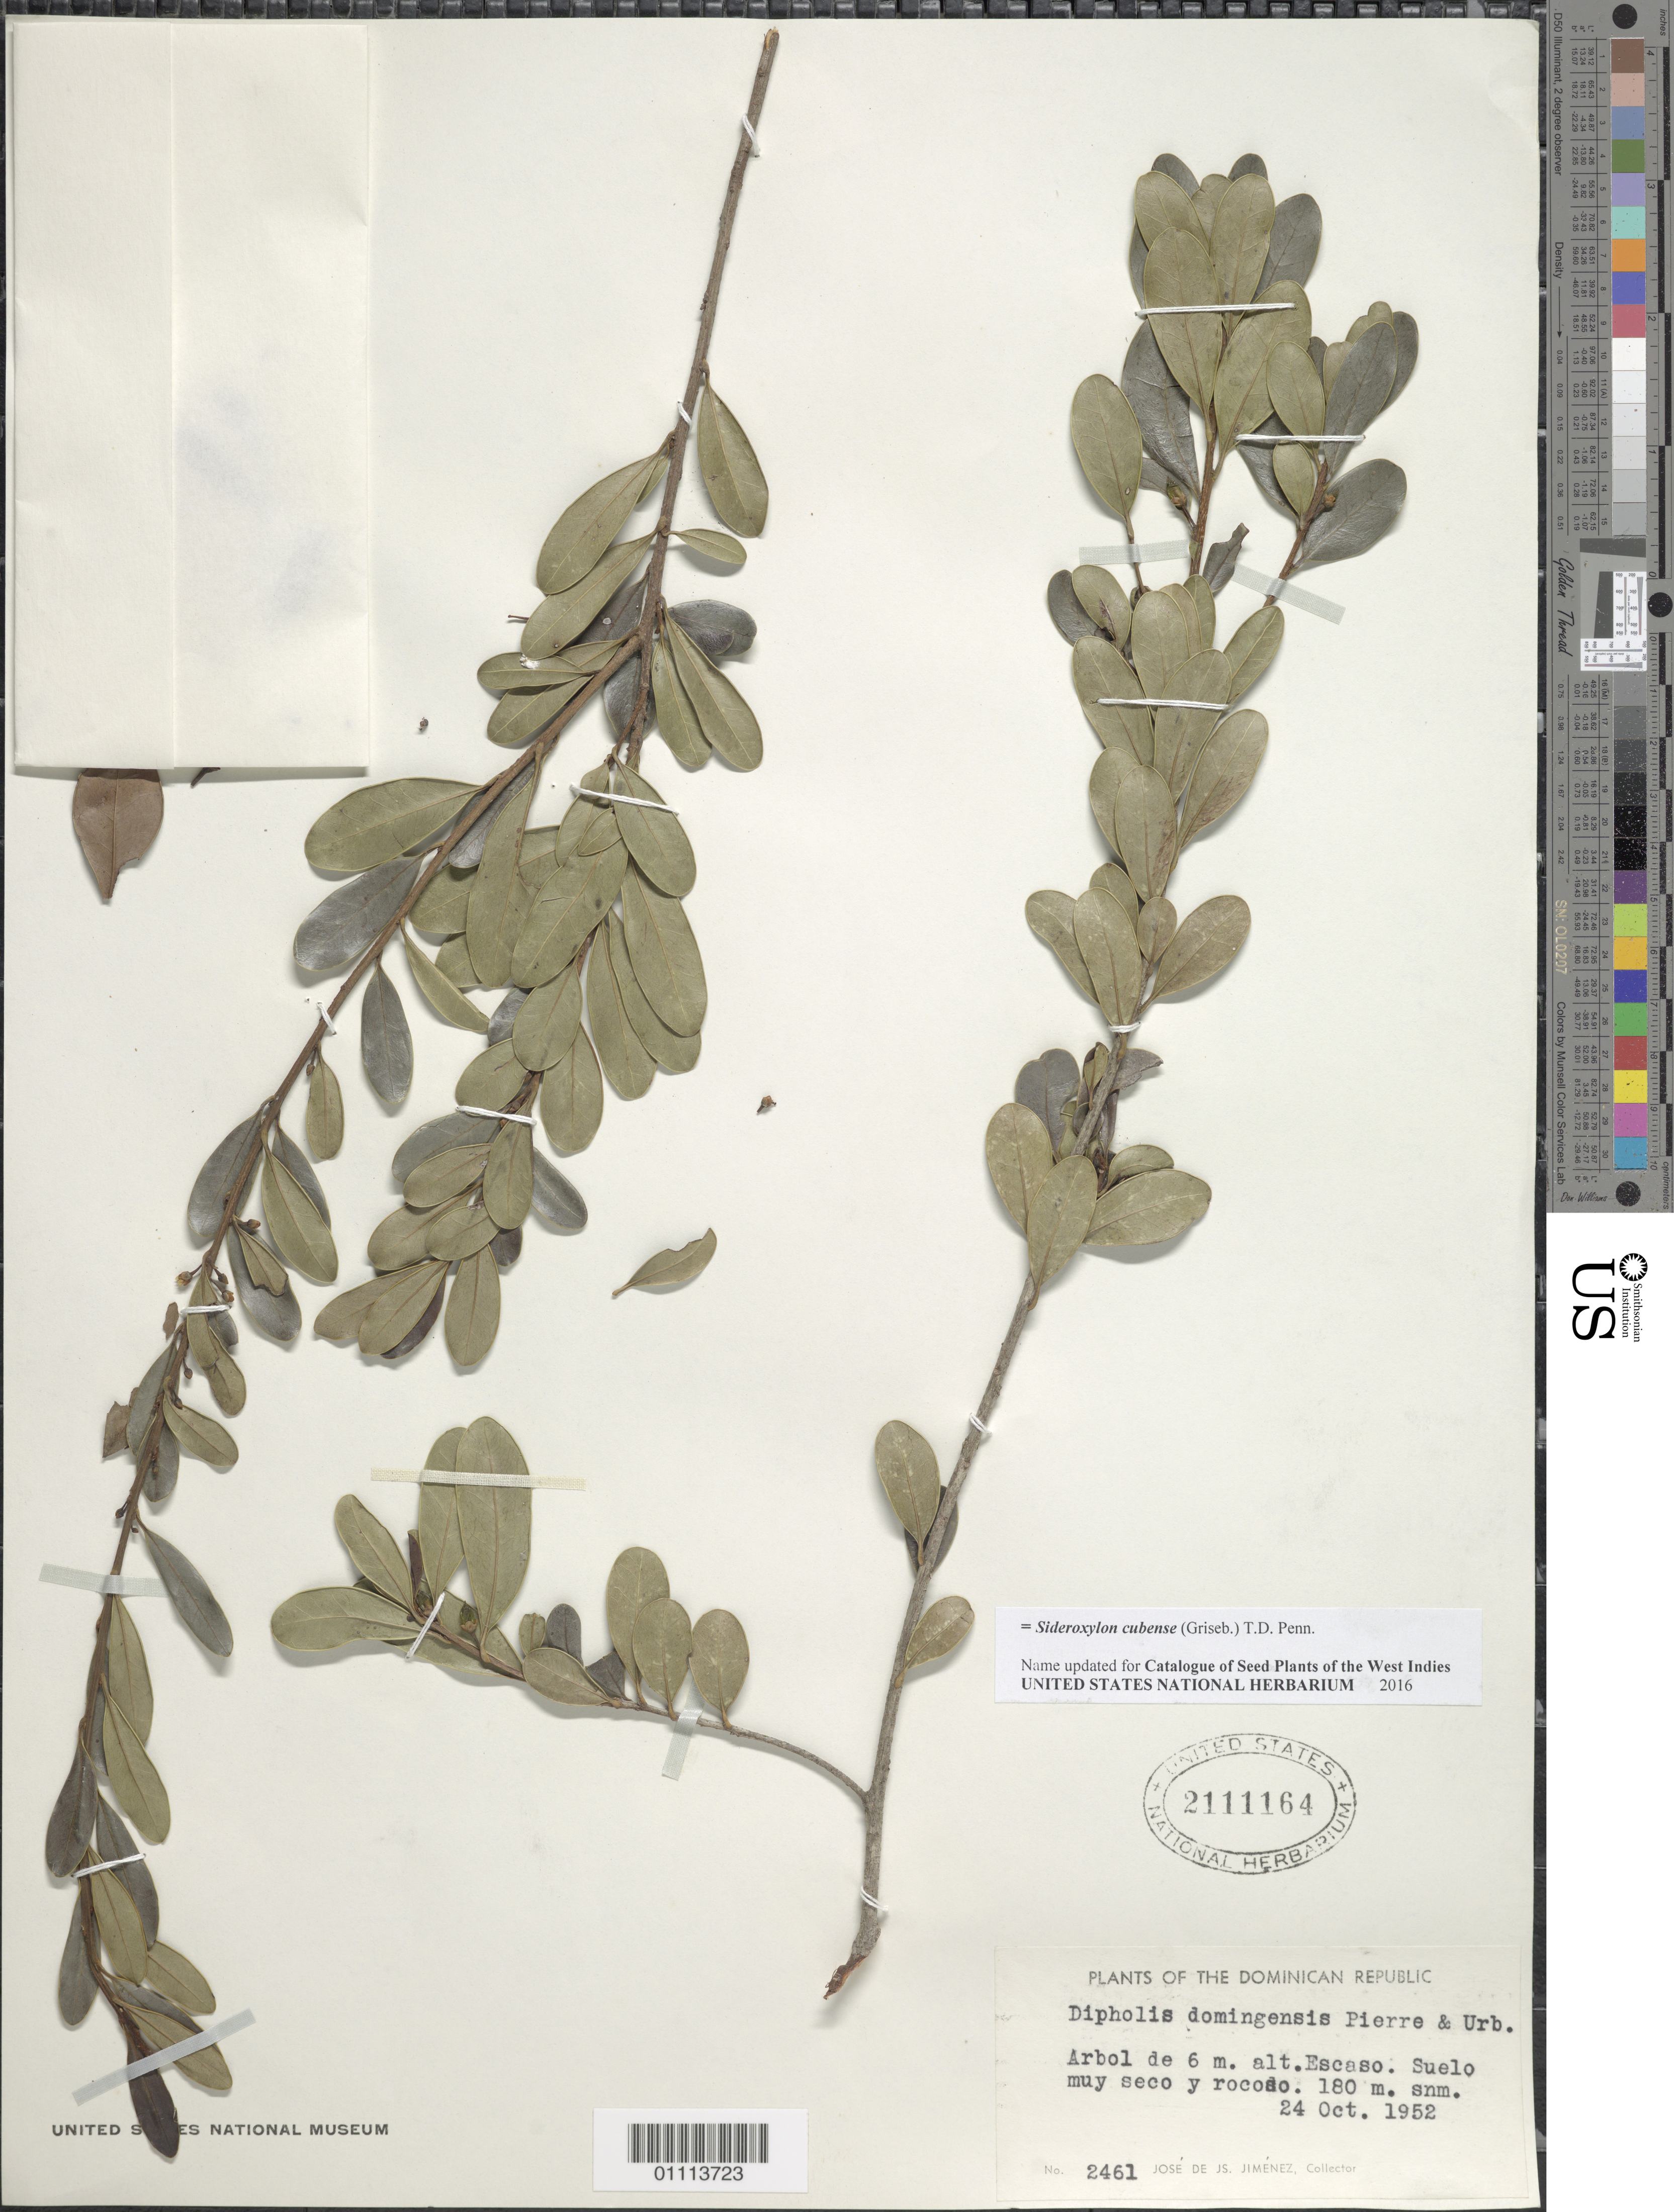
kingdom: Plantae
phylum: Tracheophyta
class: Magnoliopsida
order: Ericales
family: Sapotaceae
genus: Dipholis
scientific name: Dipholis cubensis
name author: (Griseb.) Pierre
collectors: J. J. Jiménez Almonte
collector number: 2461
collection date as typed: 24 Oct 1952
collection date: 1952-10-24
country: Dominican Republic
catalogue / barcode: US 2111164